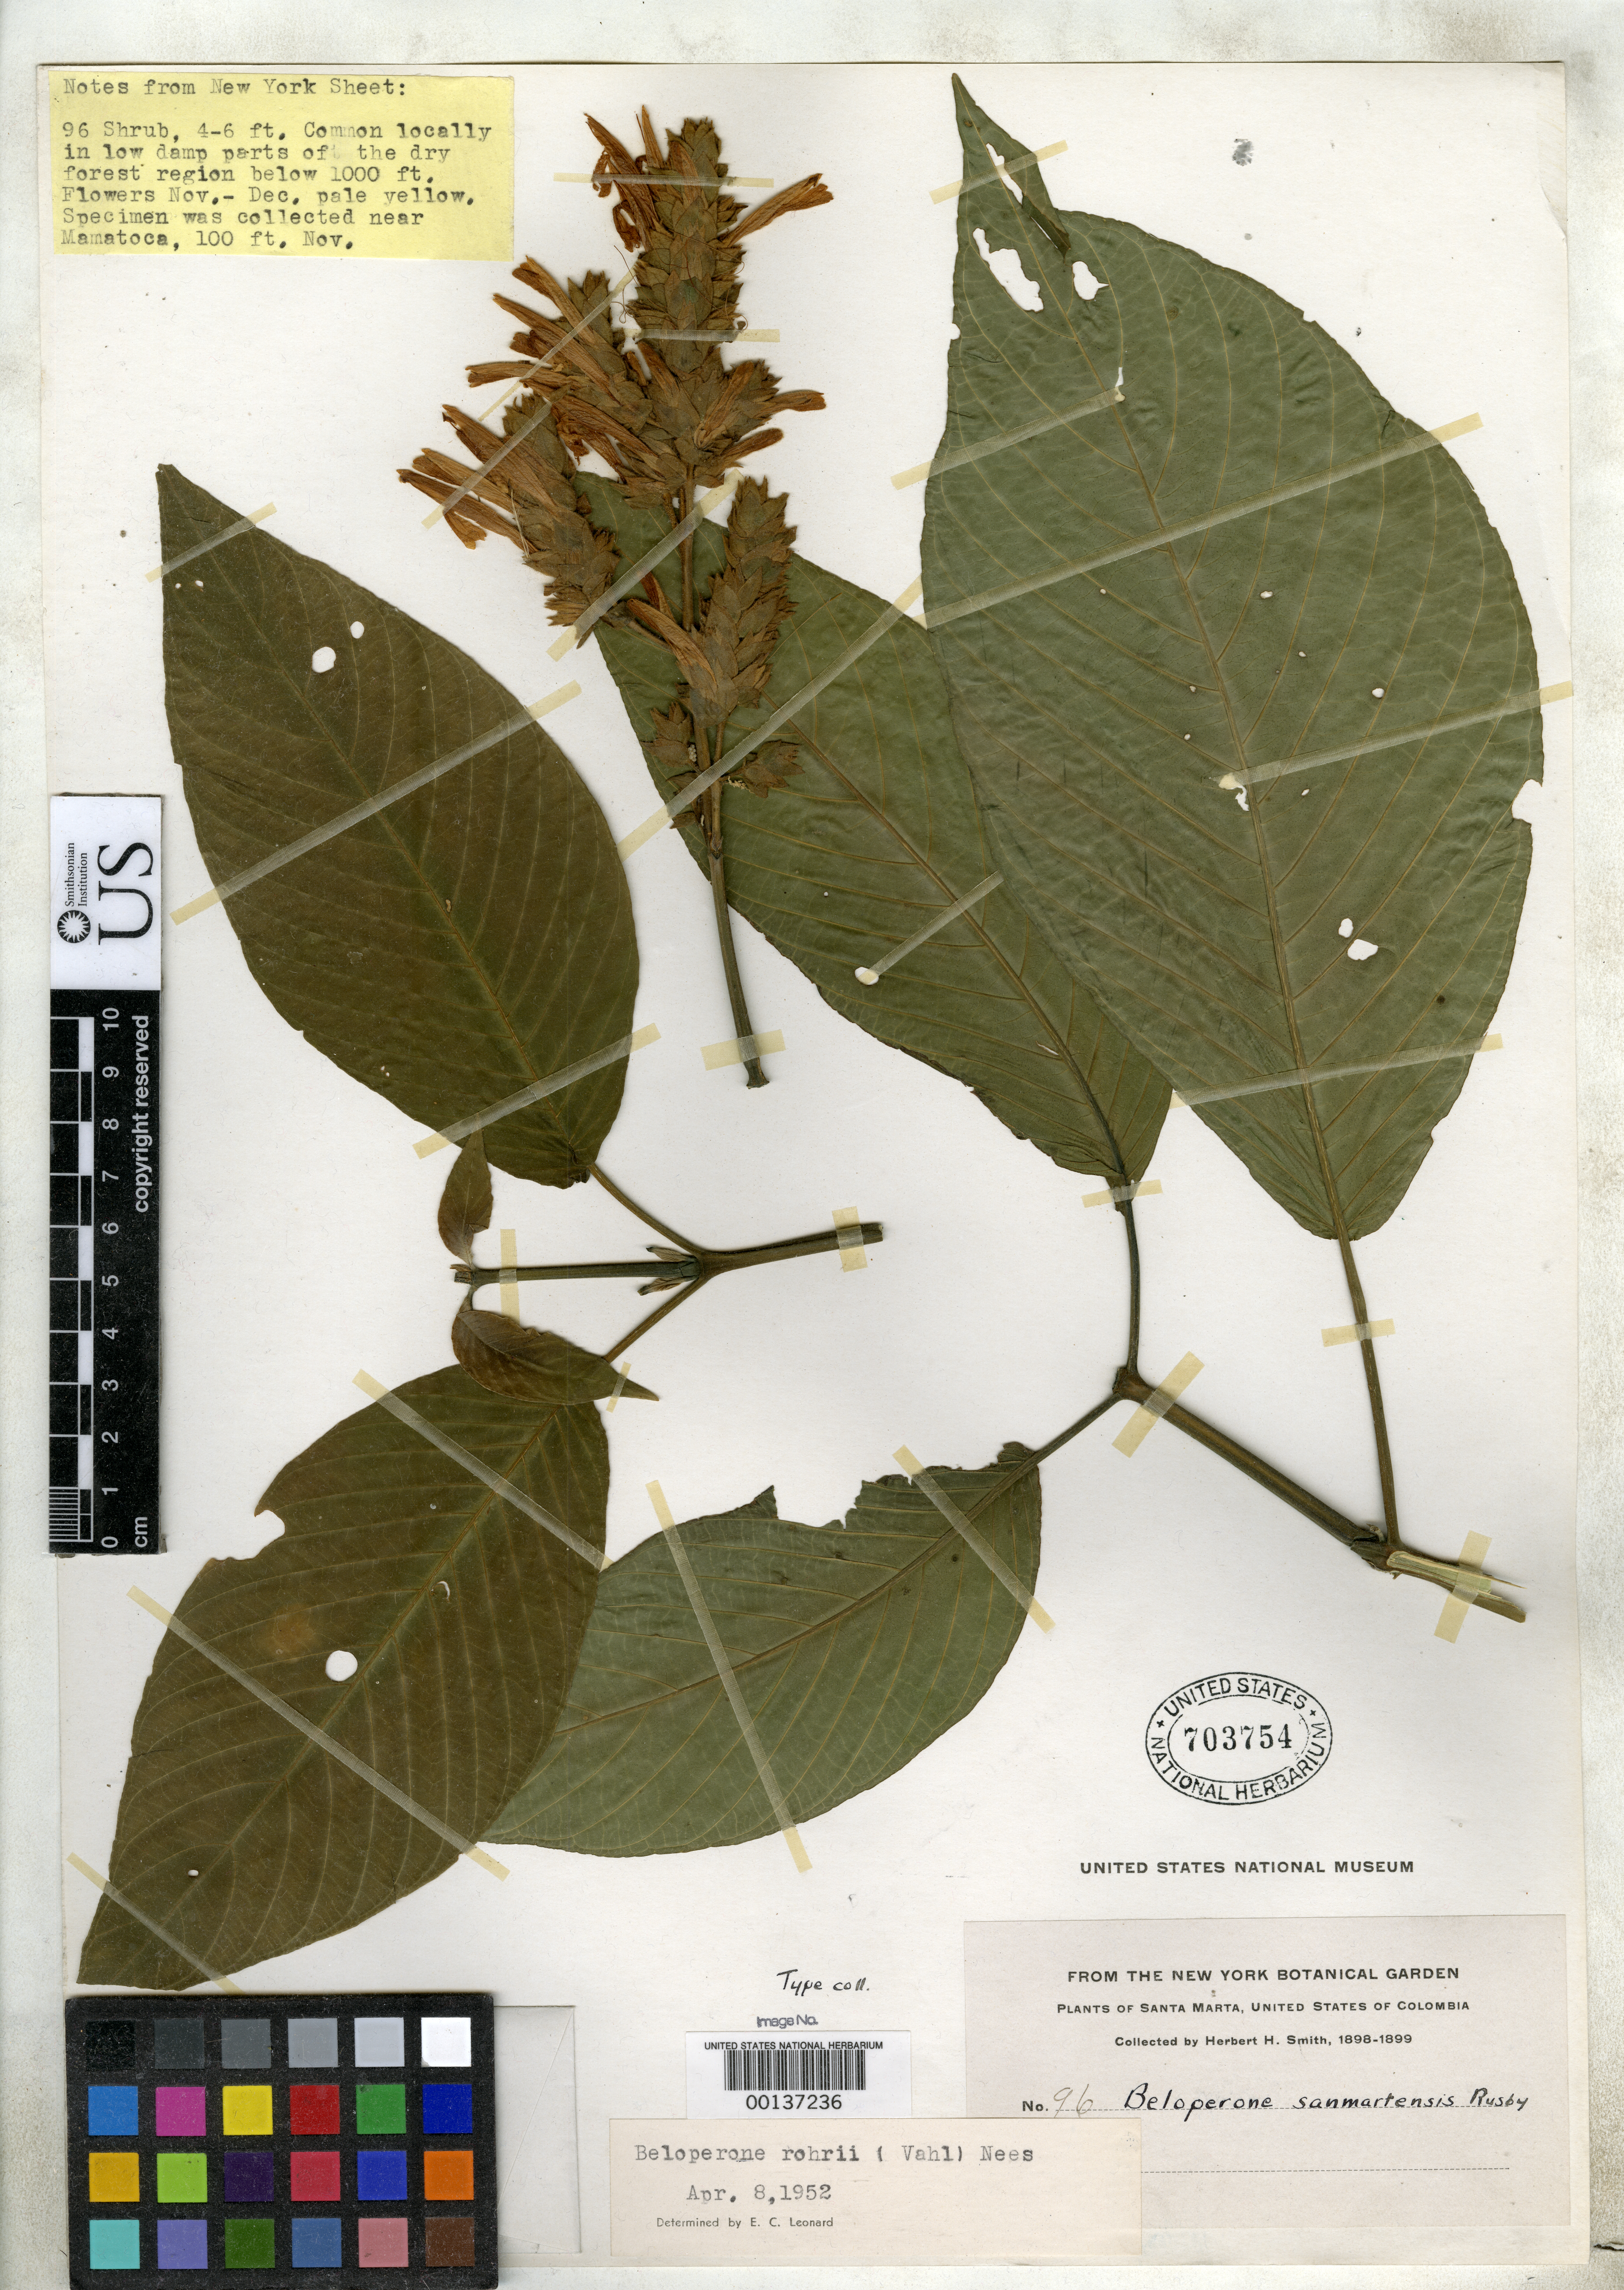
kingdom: Plantae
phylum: Tracheophyta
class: Magnoliopsida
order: Lamiales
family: Acanthaceae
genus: Beloperone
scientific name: Beloperone sanmartensis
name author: Rusby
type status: Isotype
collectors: Herbert H. Smith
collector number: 96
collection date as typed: Nov 1898 to -- --- 1899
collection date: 1898-11/1899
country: Colombia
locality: Mamatoco.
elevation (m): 30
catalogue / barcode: US 703754